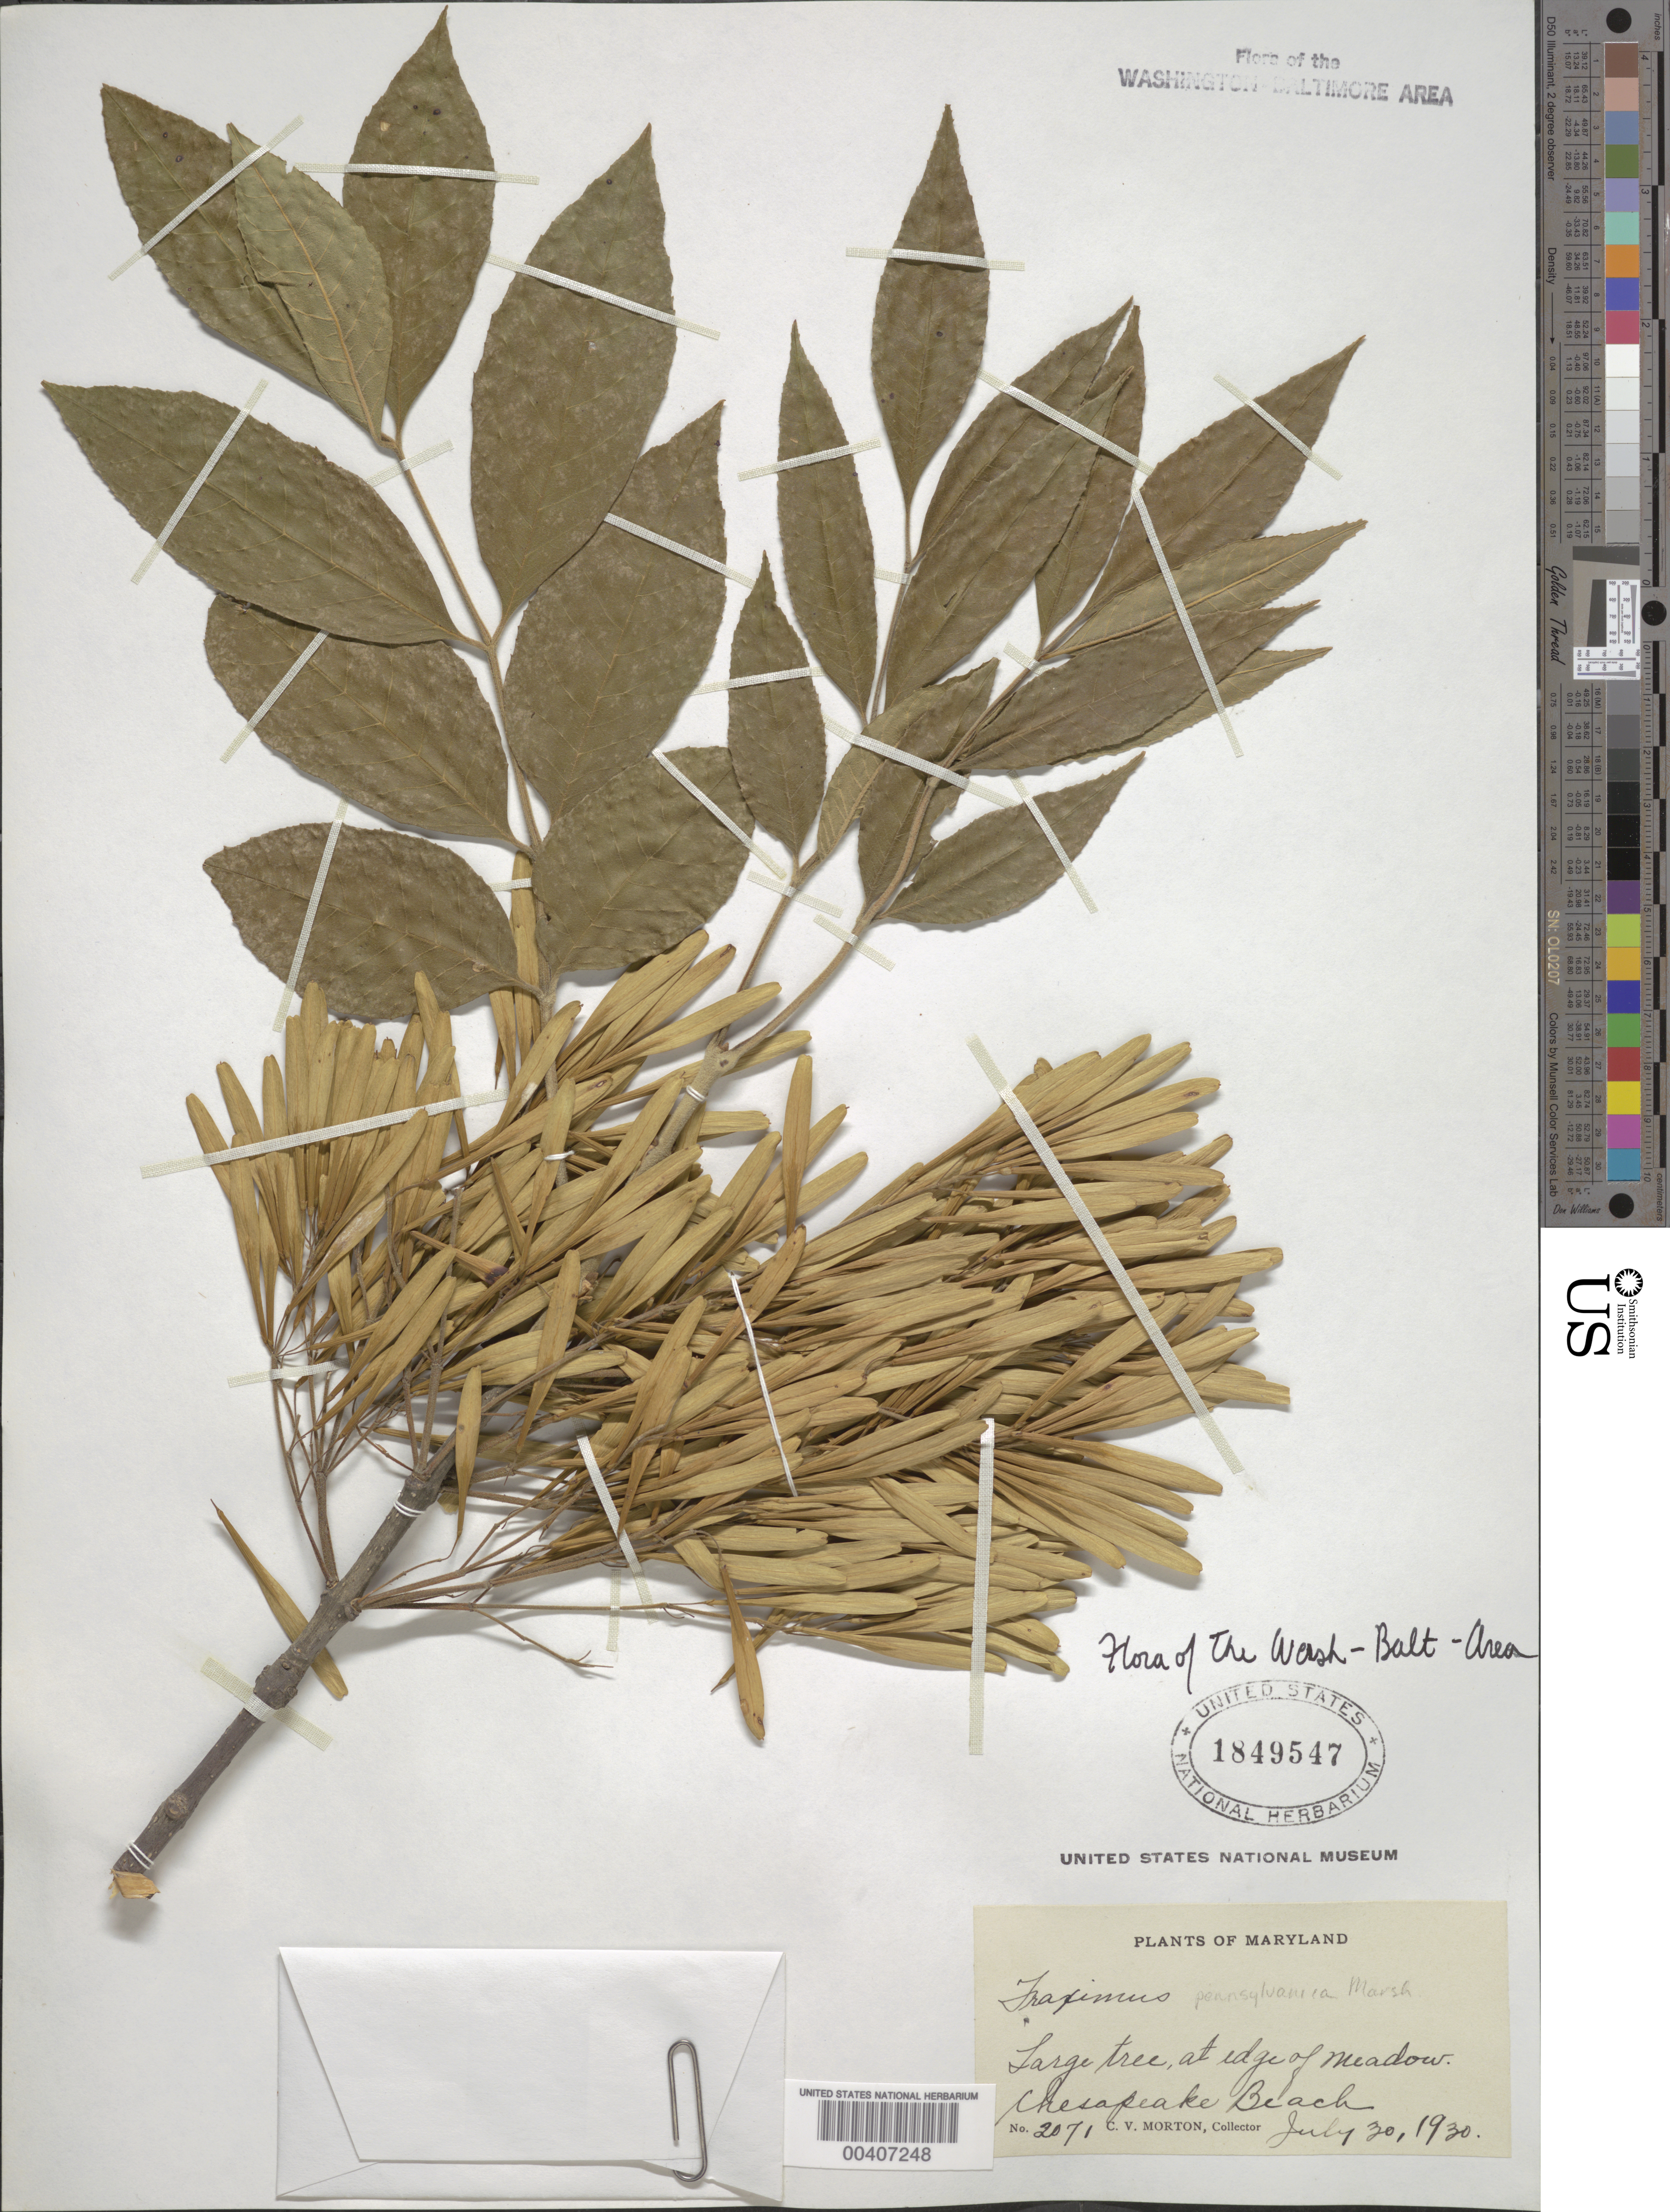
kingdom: Plantae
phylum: Tracheophyta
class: Magnoliopsida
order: Lamiales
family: Oleaceae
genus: Fraxinus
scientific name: Fraxinus pennsylvanica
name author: Marshall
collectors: C. V. Morton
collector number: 2071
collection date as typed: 30 Jul 1930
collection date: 1930-07-30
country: United States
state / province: Maryland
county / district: Calvert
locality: Chesapeake Beach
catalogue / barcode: US 1849547